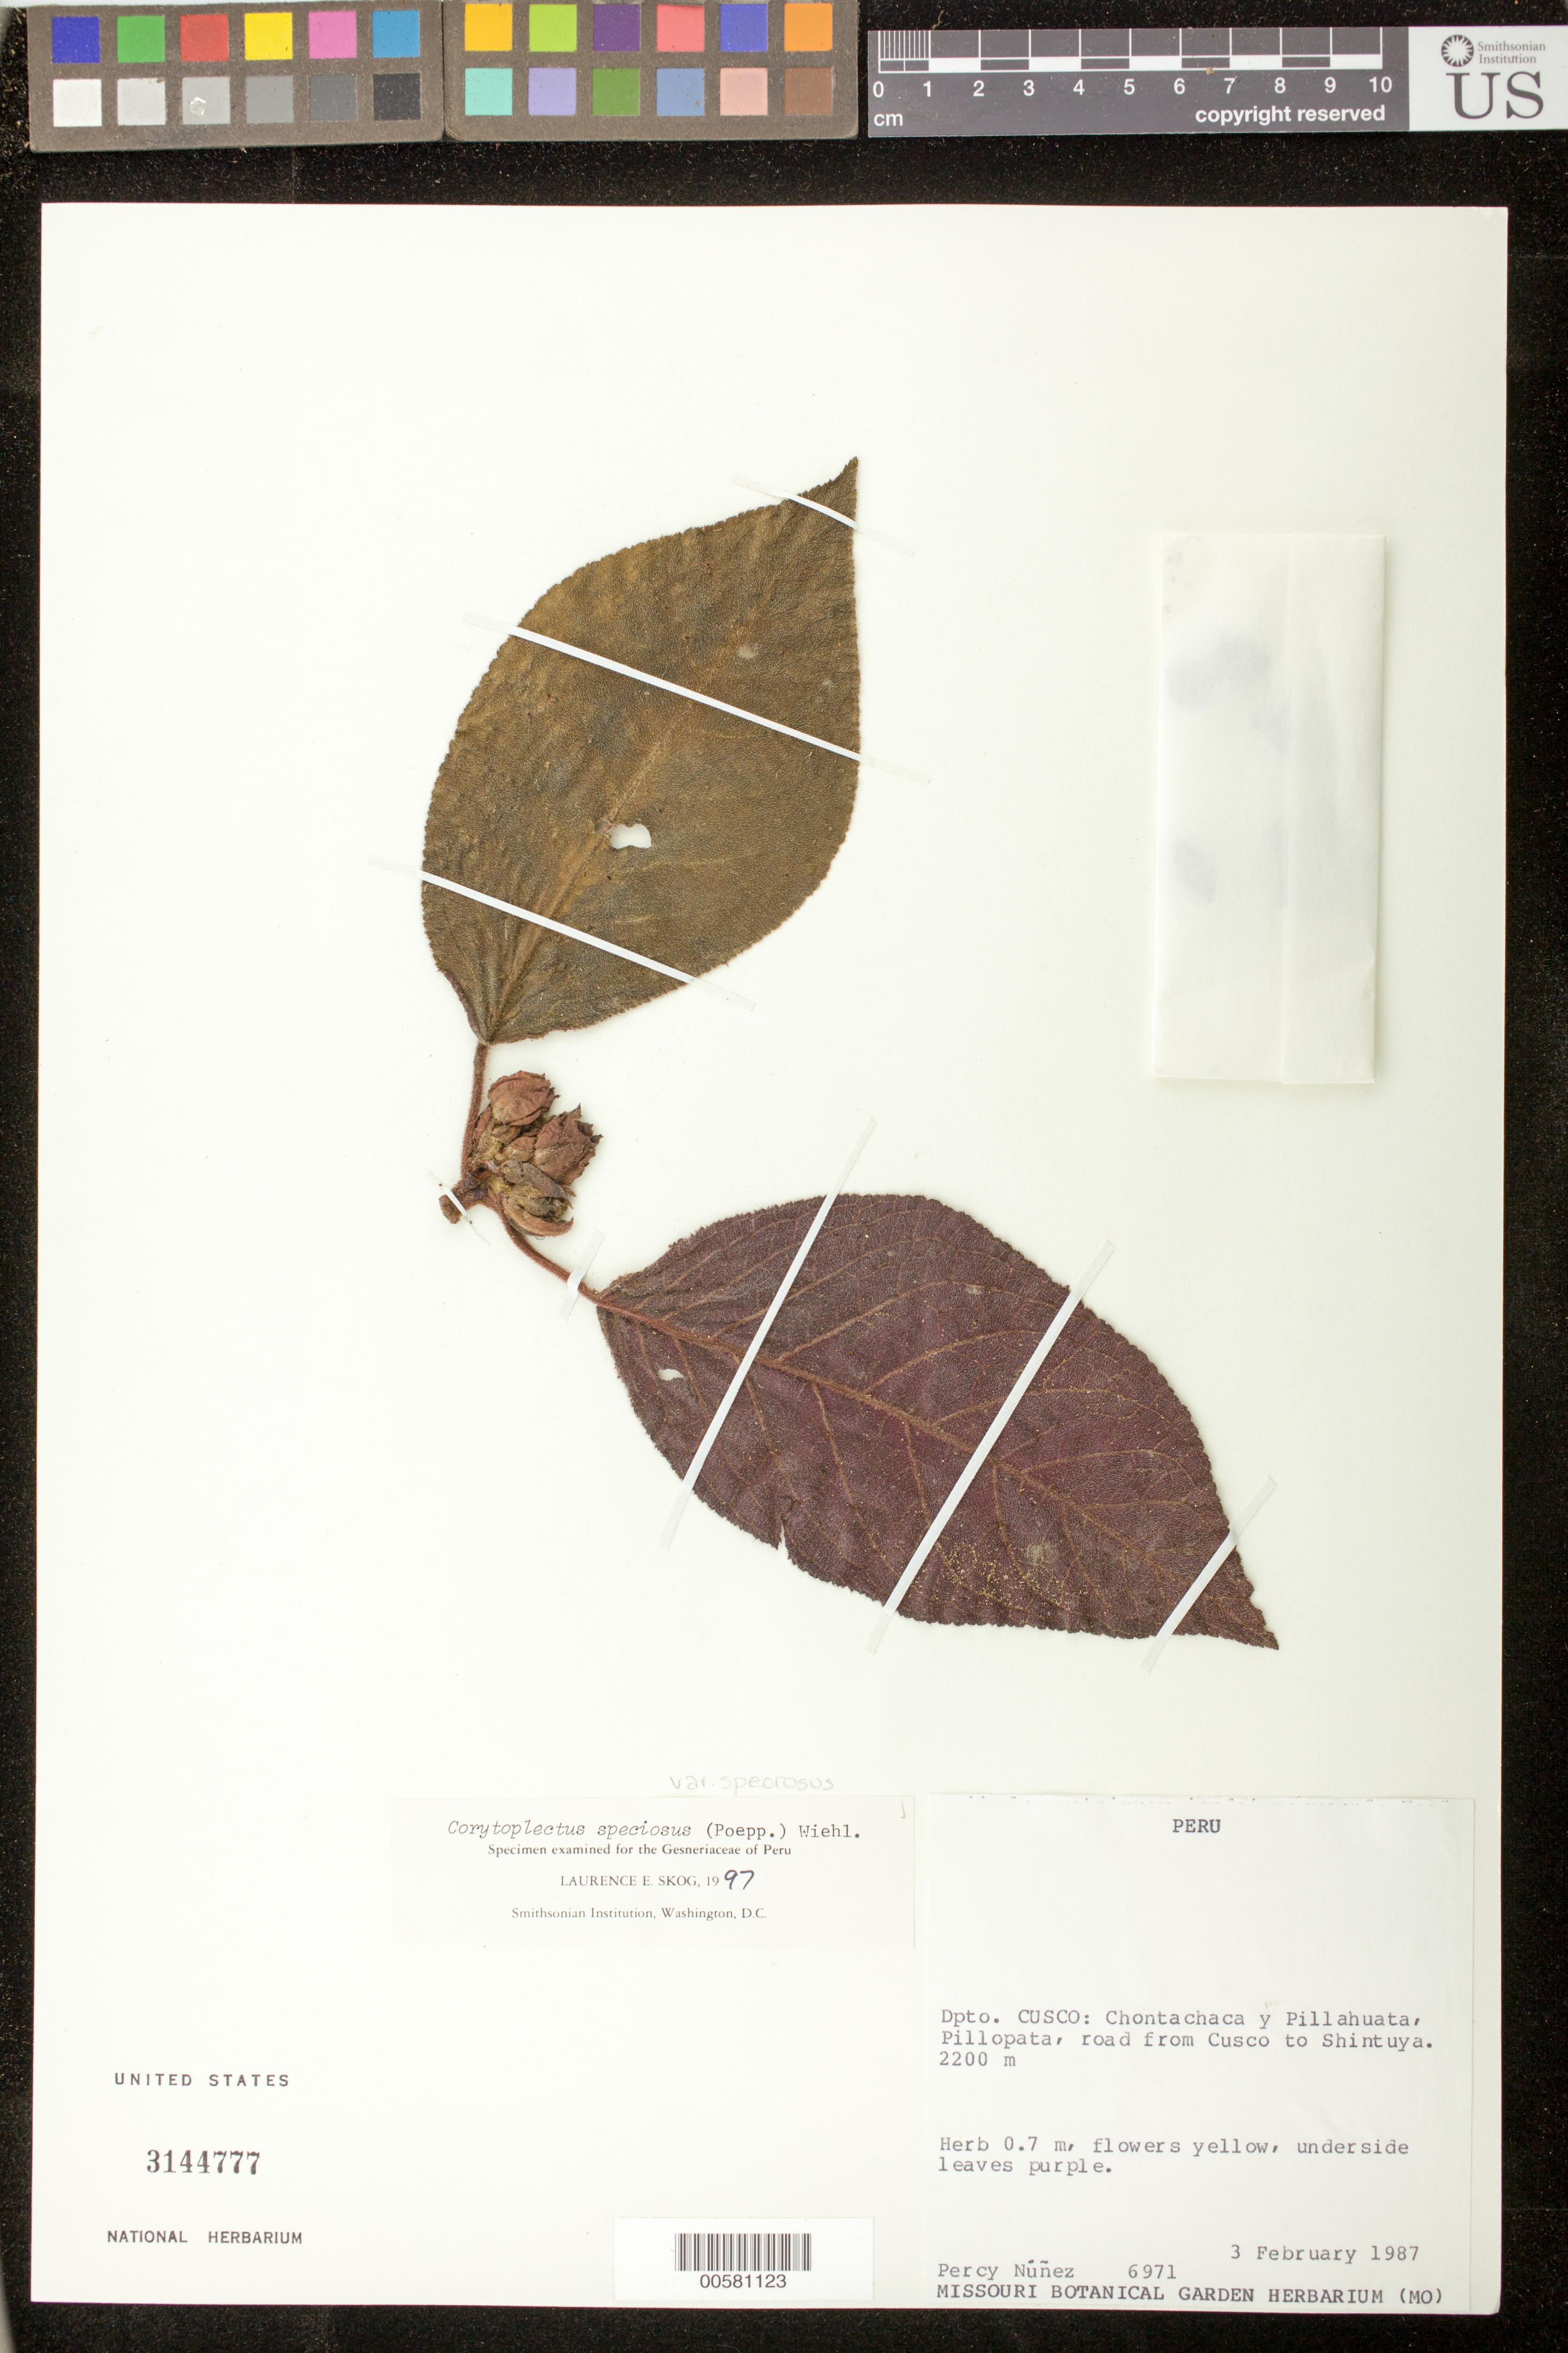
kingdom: Plantae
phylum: Tracheophyta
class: Magnoliopsida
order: Lamiales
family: Gesneriaceae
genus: Corytoplectus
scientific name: Corytoplectus speciosus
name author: (Poepp.) Wiehler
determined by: Skog, Laurence E.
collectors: P. Núñez V.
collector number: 6971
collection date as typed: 03 Feb 1987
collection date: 1987-02-03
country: Peru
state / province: Cusco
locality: Chontachaca y Pillahuata, Pillopata, road from Cusco to Shintuya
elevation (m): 2200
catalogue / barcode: US 3144777